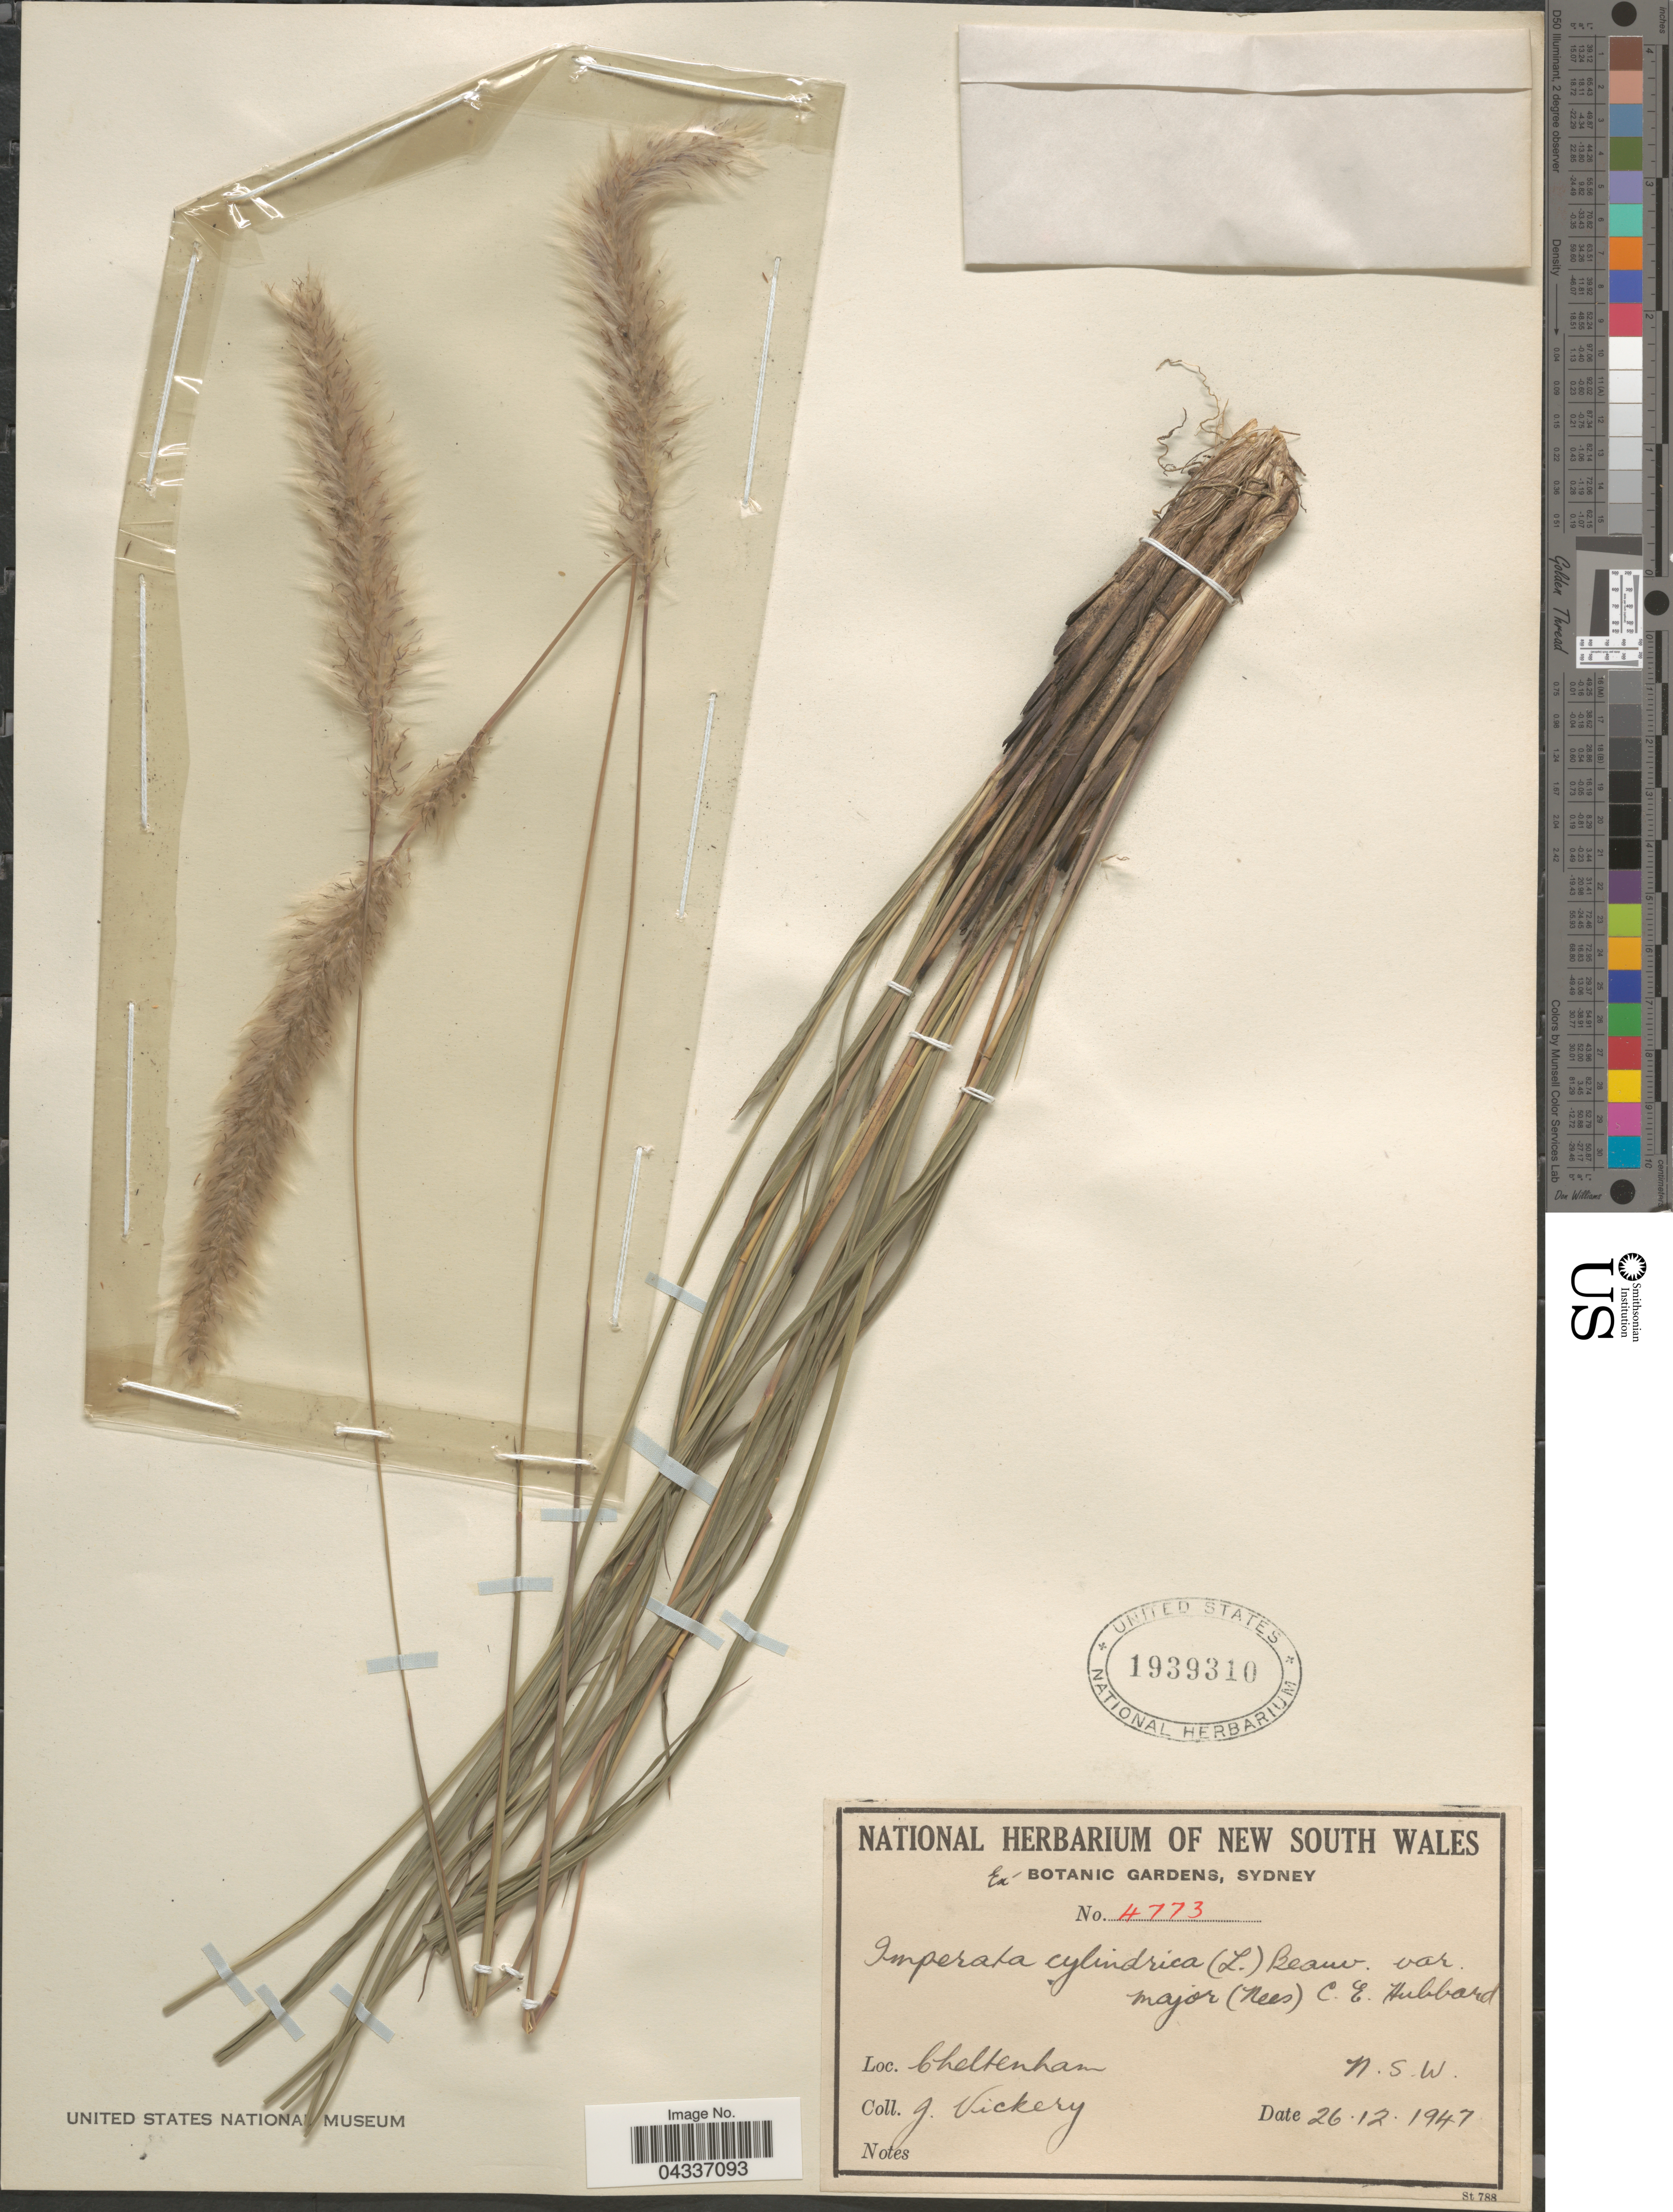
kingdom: Plantae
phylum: Tracheophyta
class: Liliopsida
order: Poales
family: Poaceae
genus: Imperata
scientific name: Imperata cylindrica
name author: (L.) P. Beauv.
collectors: J. Vickery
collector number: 4773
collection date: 1947-12-26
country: Australia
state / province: New South Wales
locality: Cheltenham.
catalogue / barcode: US 1939310